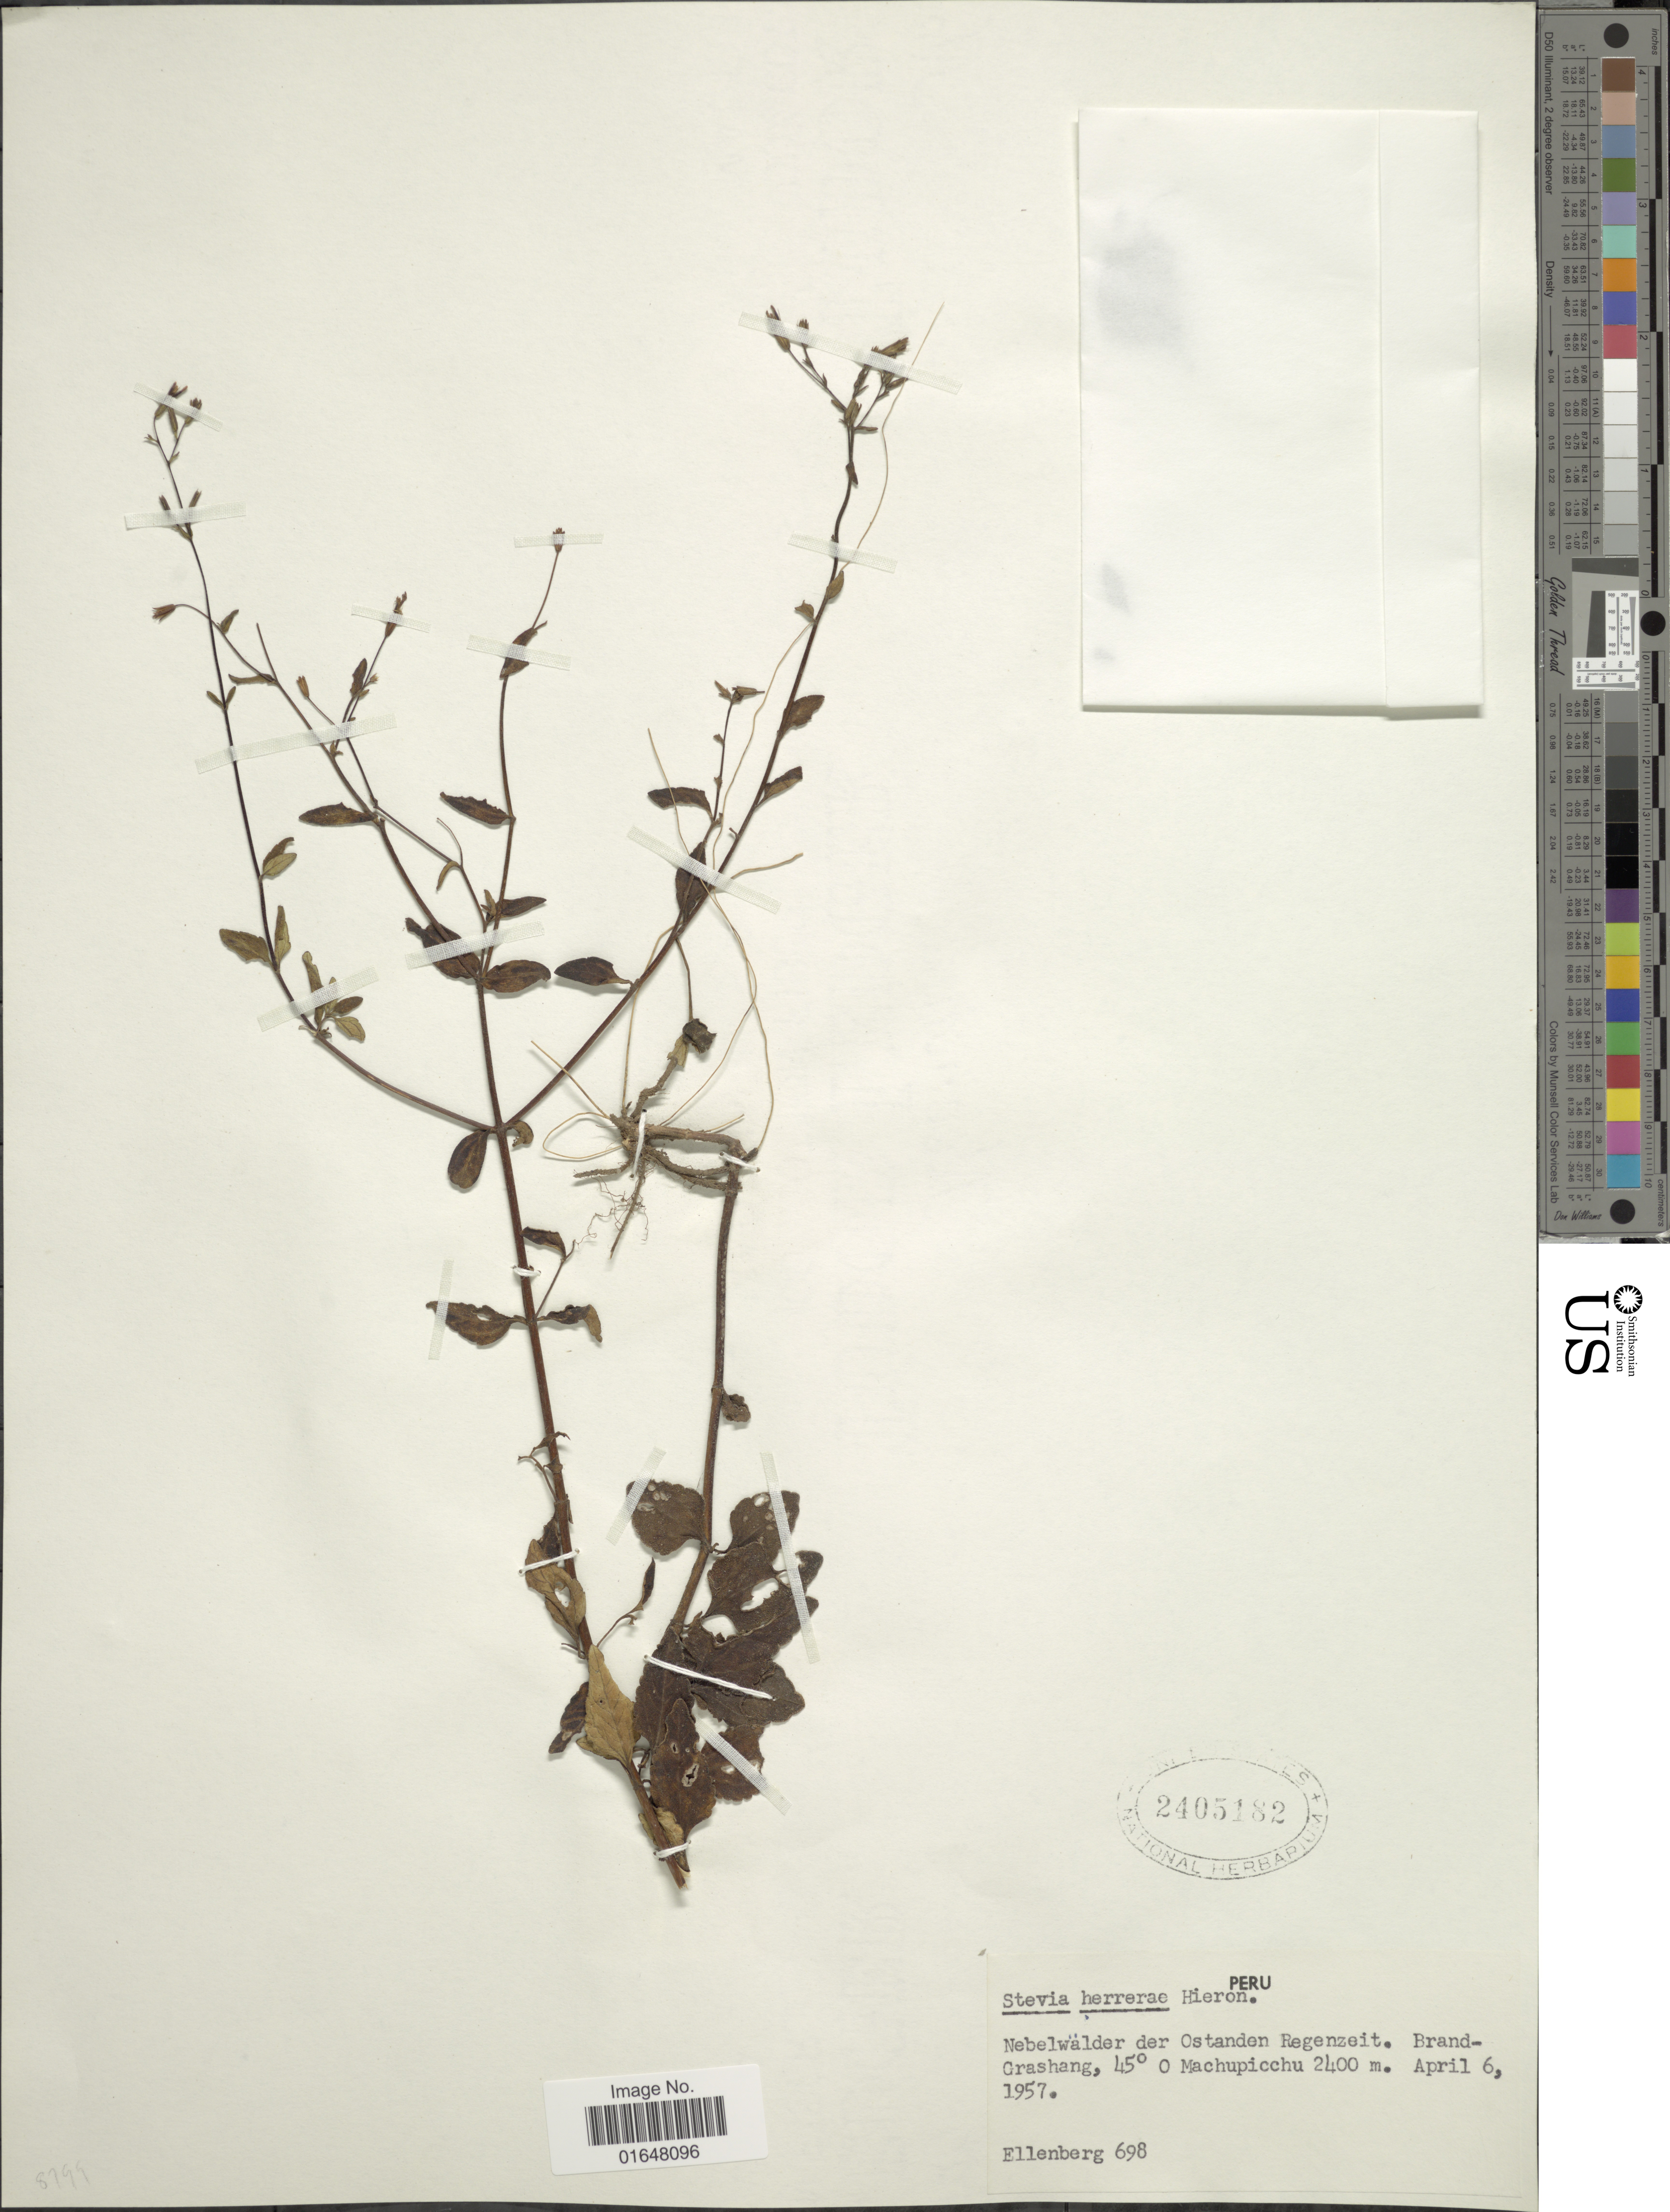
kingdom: Plantae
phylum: Tracheophyta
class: Magnoliopsida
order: Asterales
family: Asteraceae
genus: Stevia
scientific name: Stevia herrerae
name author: B.L. Rob.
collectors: H. Ellenberg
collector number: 698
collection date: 1957-04-06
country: Peru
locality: Nebelwalder der Ostanden Regenzeit, Brand-Grashang, Machupicchu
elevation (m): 2400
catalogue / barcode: US 2405182